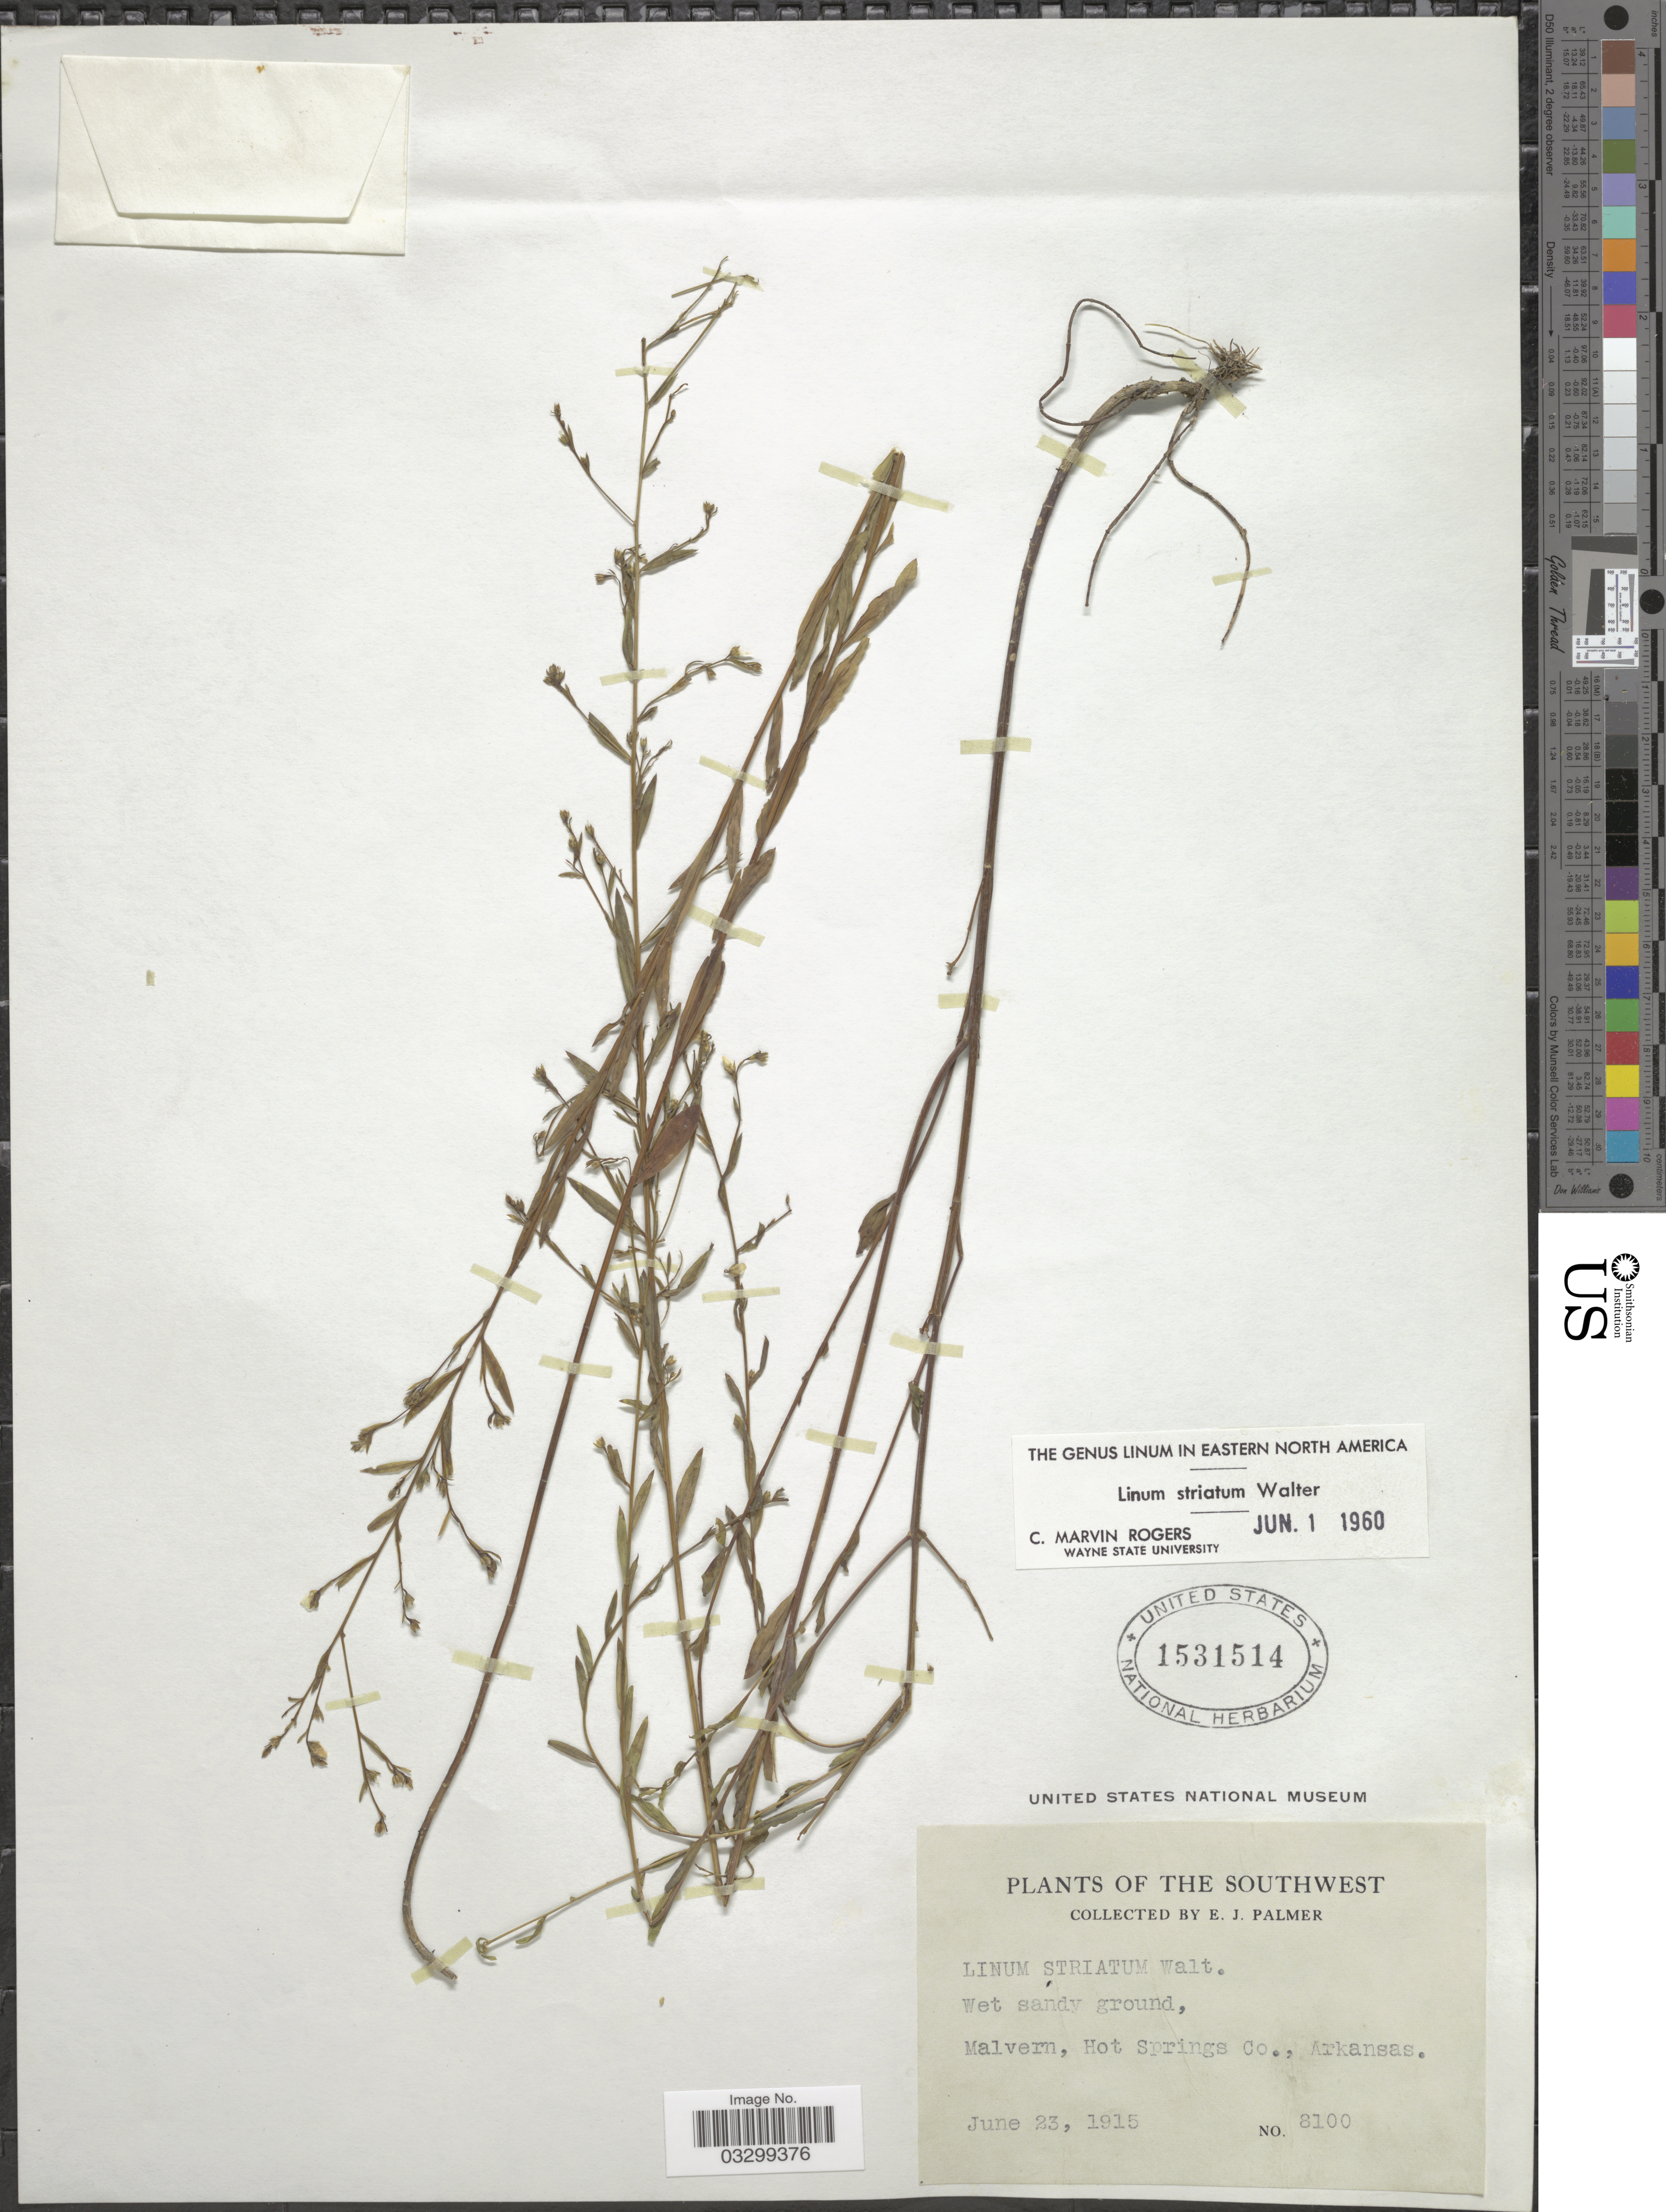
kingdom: Plantae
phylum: Tracheophyta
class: Magnoliopsida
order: Malpighiales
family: Linaceae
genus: Linum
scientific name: Linum striatum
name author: Walter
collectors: E. J. Palmer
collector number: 8100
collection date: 1915-06-23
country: United States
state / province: Arkansas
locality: The Southwest. Malvern, Hot Springs Co.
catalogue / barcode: US 1531514